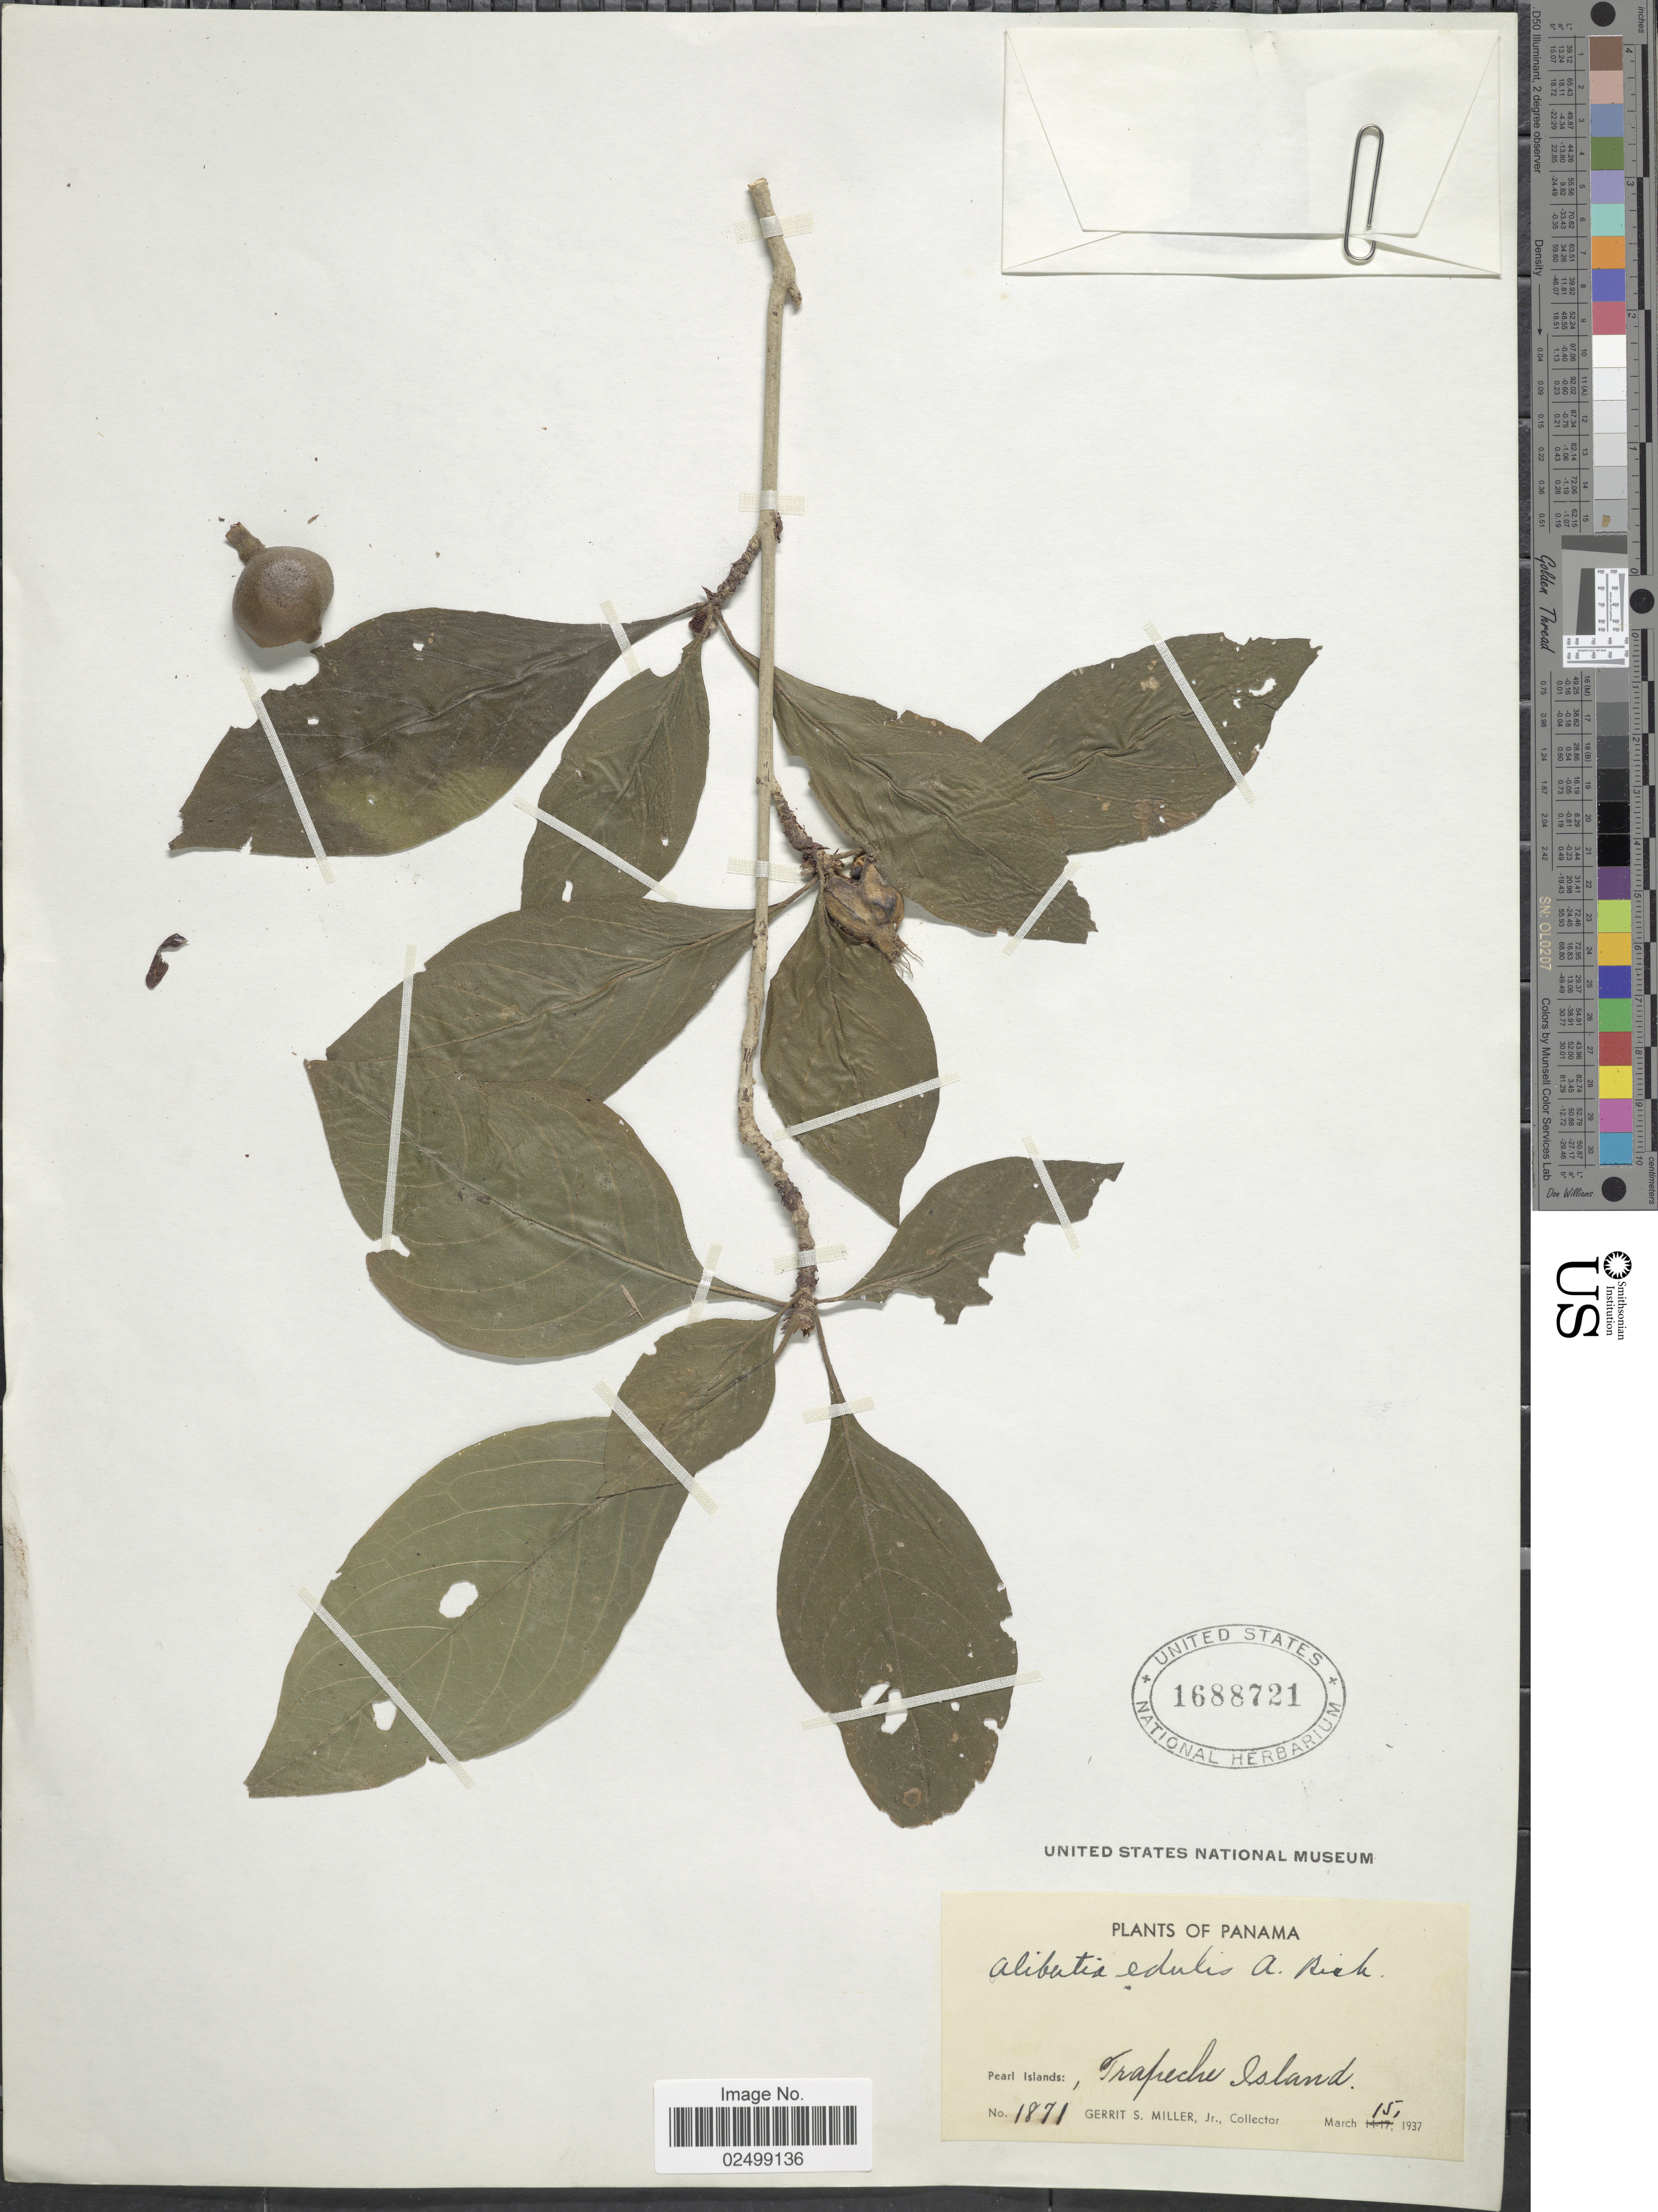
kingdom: Plantae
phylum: Tracheophyta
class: Magnoliopsida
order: Gentianales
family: Rubiaceae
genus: Alibertia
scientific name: Alibertia edulis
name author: (Rich.) A. Rich. ex DC.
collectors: G. S. Miller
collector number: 1871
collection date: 1937-03-15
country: Panama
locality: Pearl Islands: Trapeche Island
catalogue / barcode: US 1688721